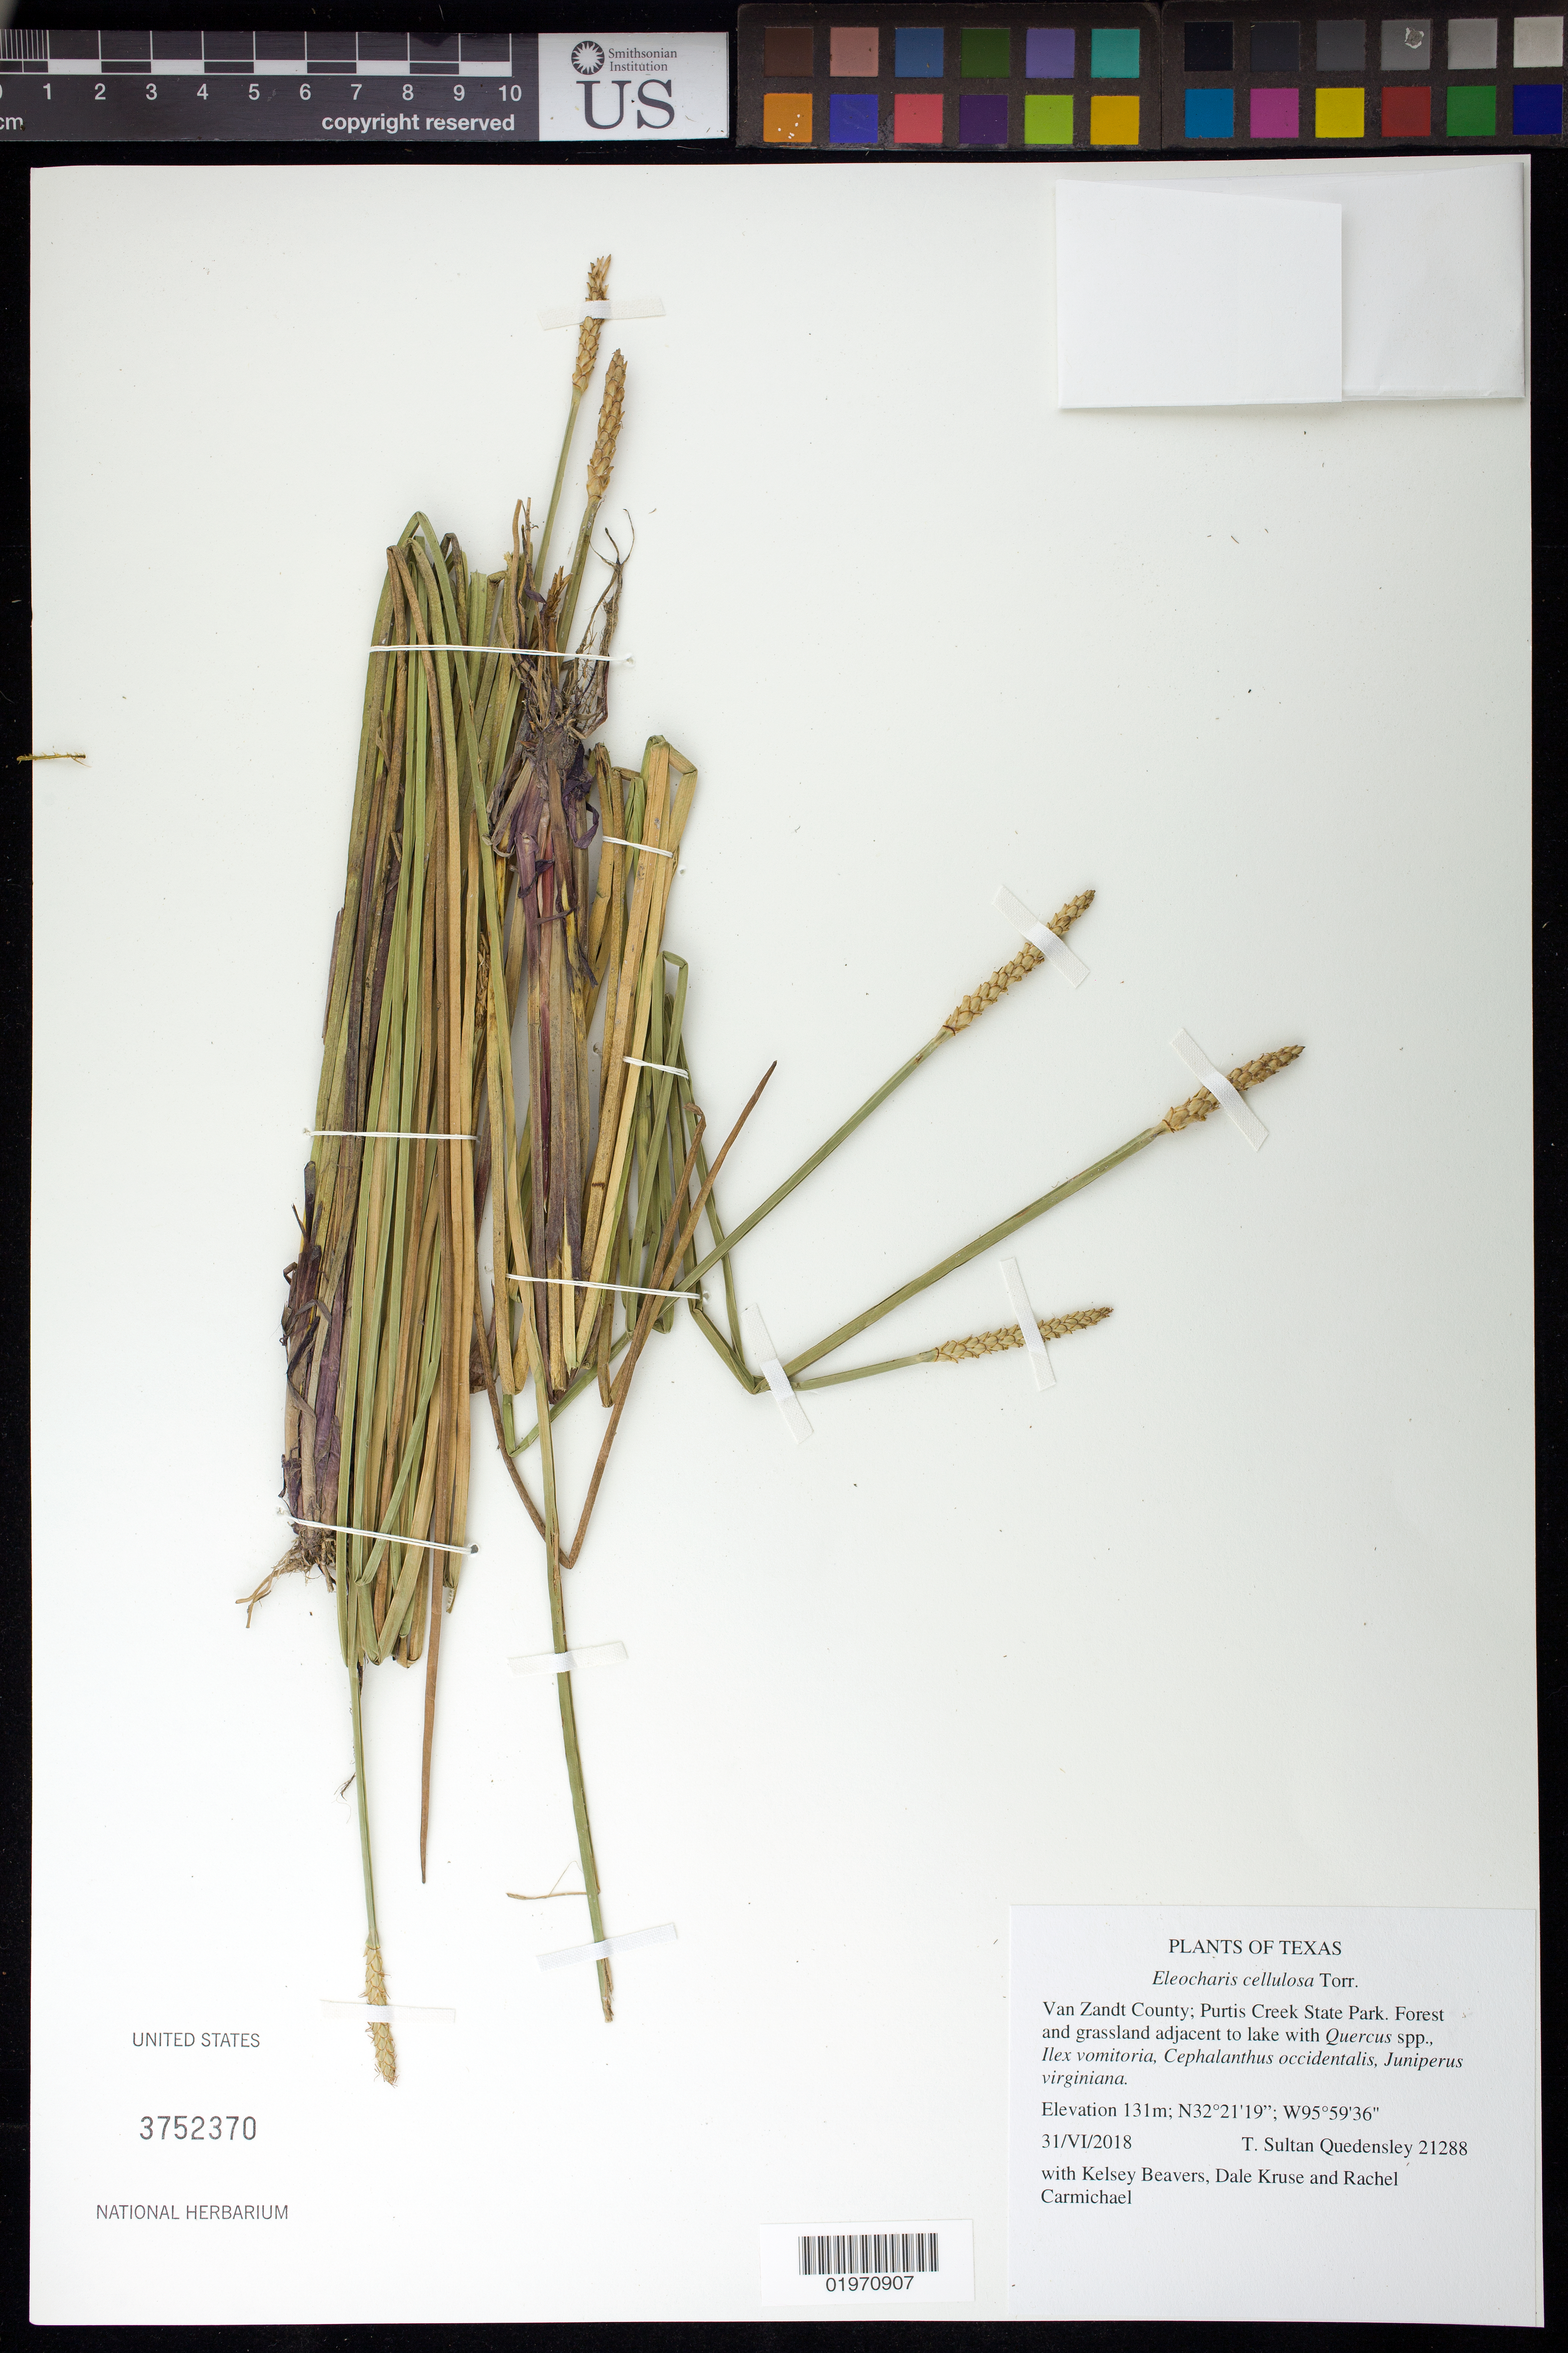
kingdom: Plantae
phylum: Tracheophyta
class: Liliopsida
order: Poales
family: Cyperaceae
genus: Eleocharis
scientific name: Eleocharis cellulosa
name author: Torr.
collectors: T. S. Quedensley, K. Beavers, D. Kruse & R. Carmichael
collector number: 21288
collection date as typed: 30 Jun 2018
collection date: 2018-06-30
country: United States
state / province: Texas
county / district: Van Zaudt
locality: Purtis Creek State Park.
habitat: Forest and grassland adjacent to lake with Quercus spp., Ilex vomitoria, Cephalanthus occidentalis, Juniperus virginiana.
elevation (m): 131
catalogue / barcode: US 3752370